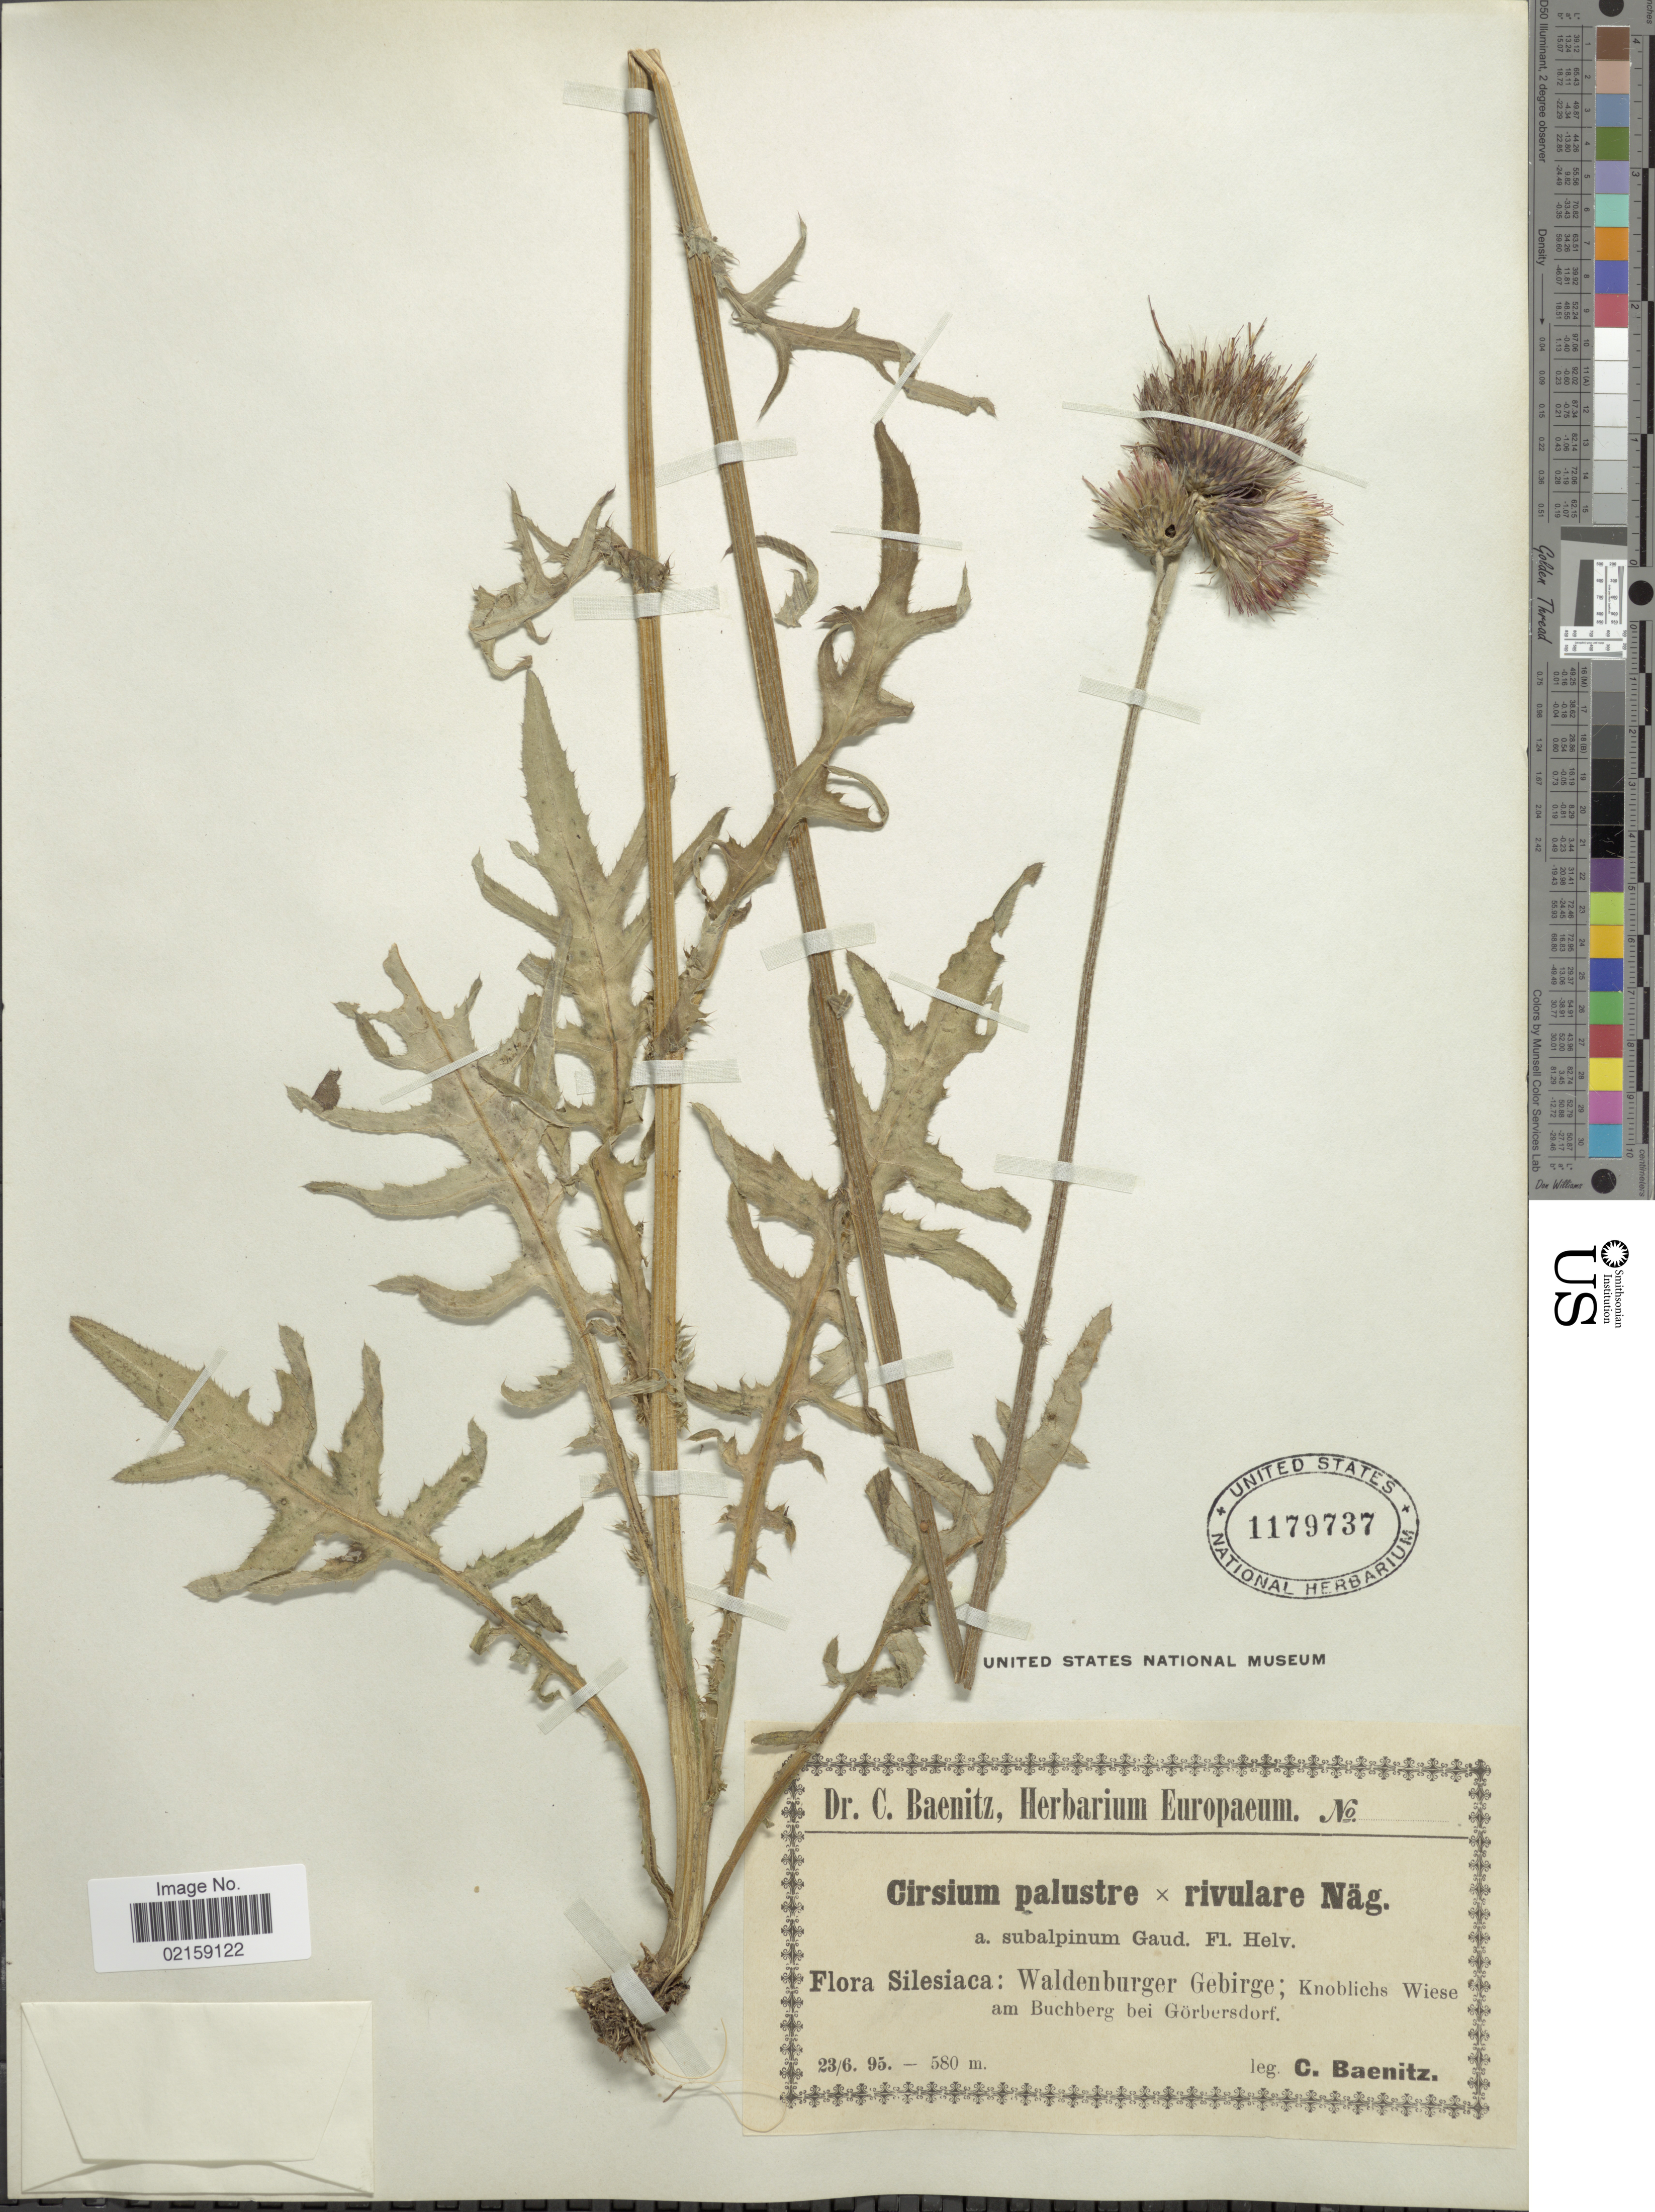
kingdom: Plantae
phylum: Tracheophyta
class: Magnoliopsida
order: Asterales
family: Asteraceae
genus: Cirsium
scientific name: Cirsium palustre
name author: (L.) Coss. ex Scop.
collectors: C. G. Baenitz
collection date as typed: Transcribed d/m/y: 23/6/95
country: Germany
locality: Silesiaca: Waldenburger Gebirge; Dr. Brehmers Wiese am Storchberg bei Gorbersdorf. [interpreted]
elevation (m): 580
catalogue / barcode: US 1179737